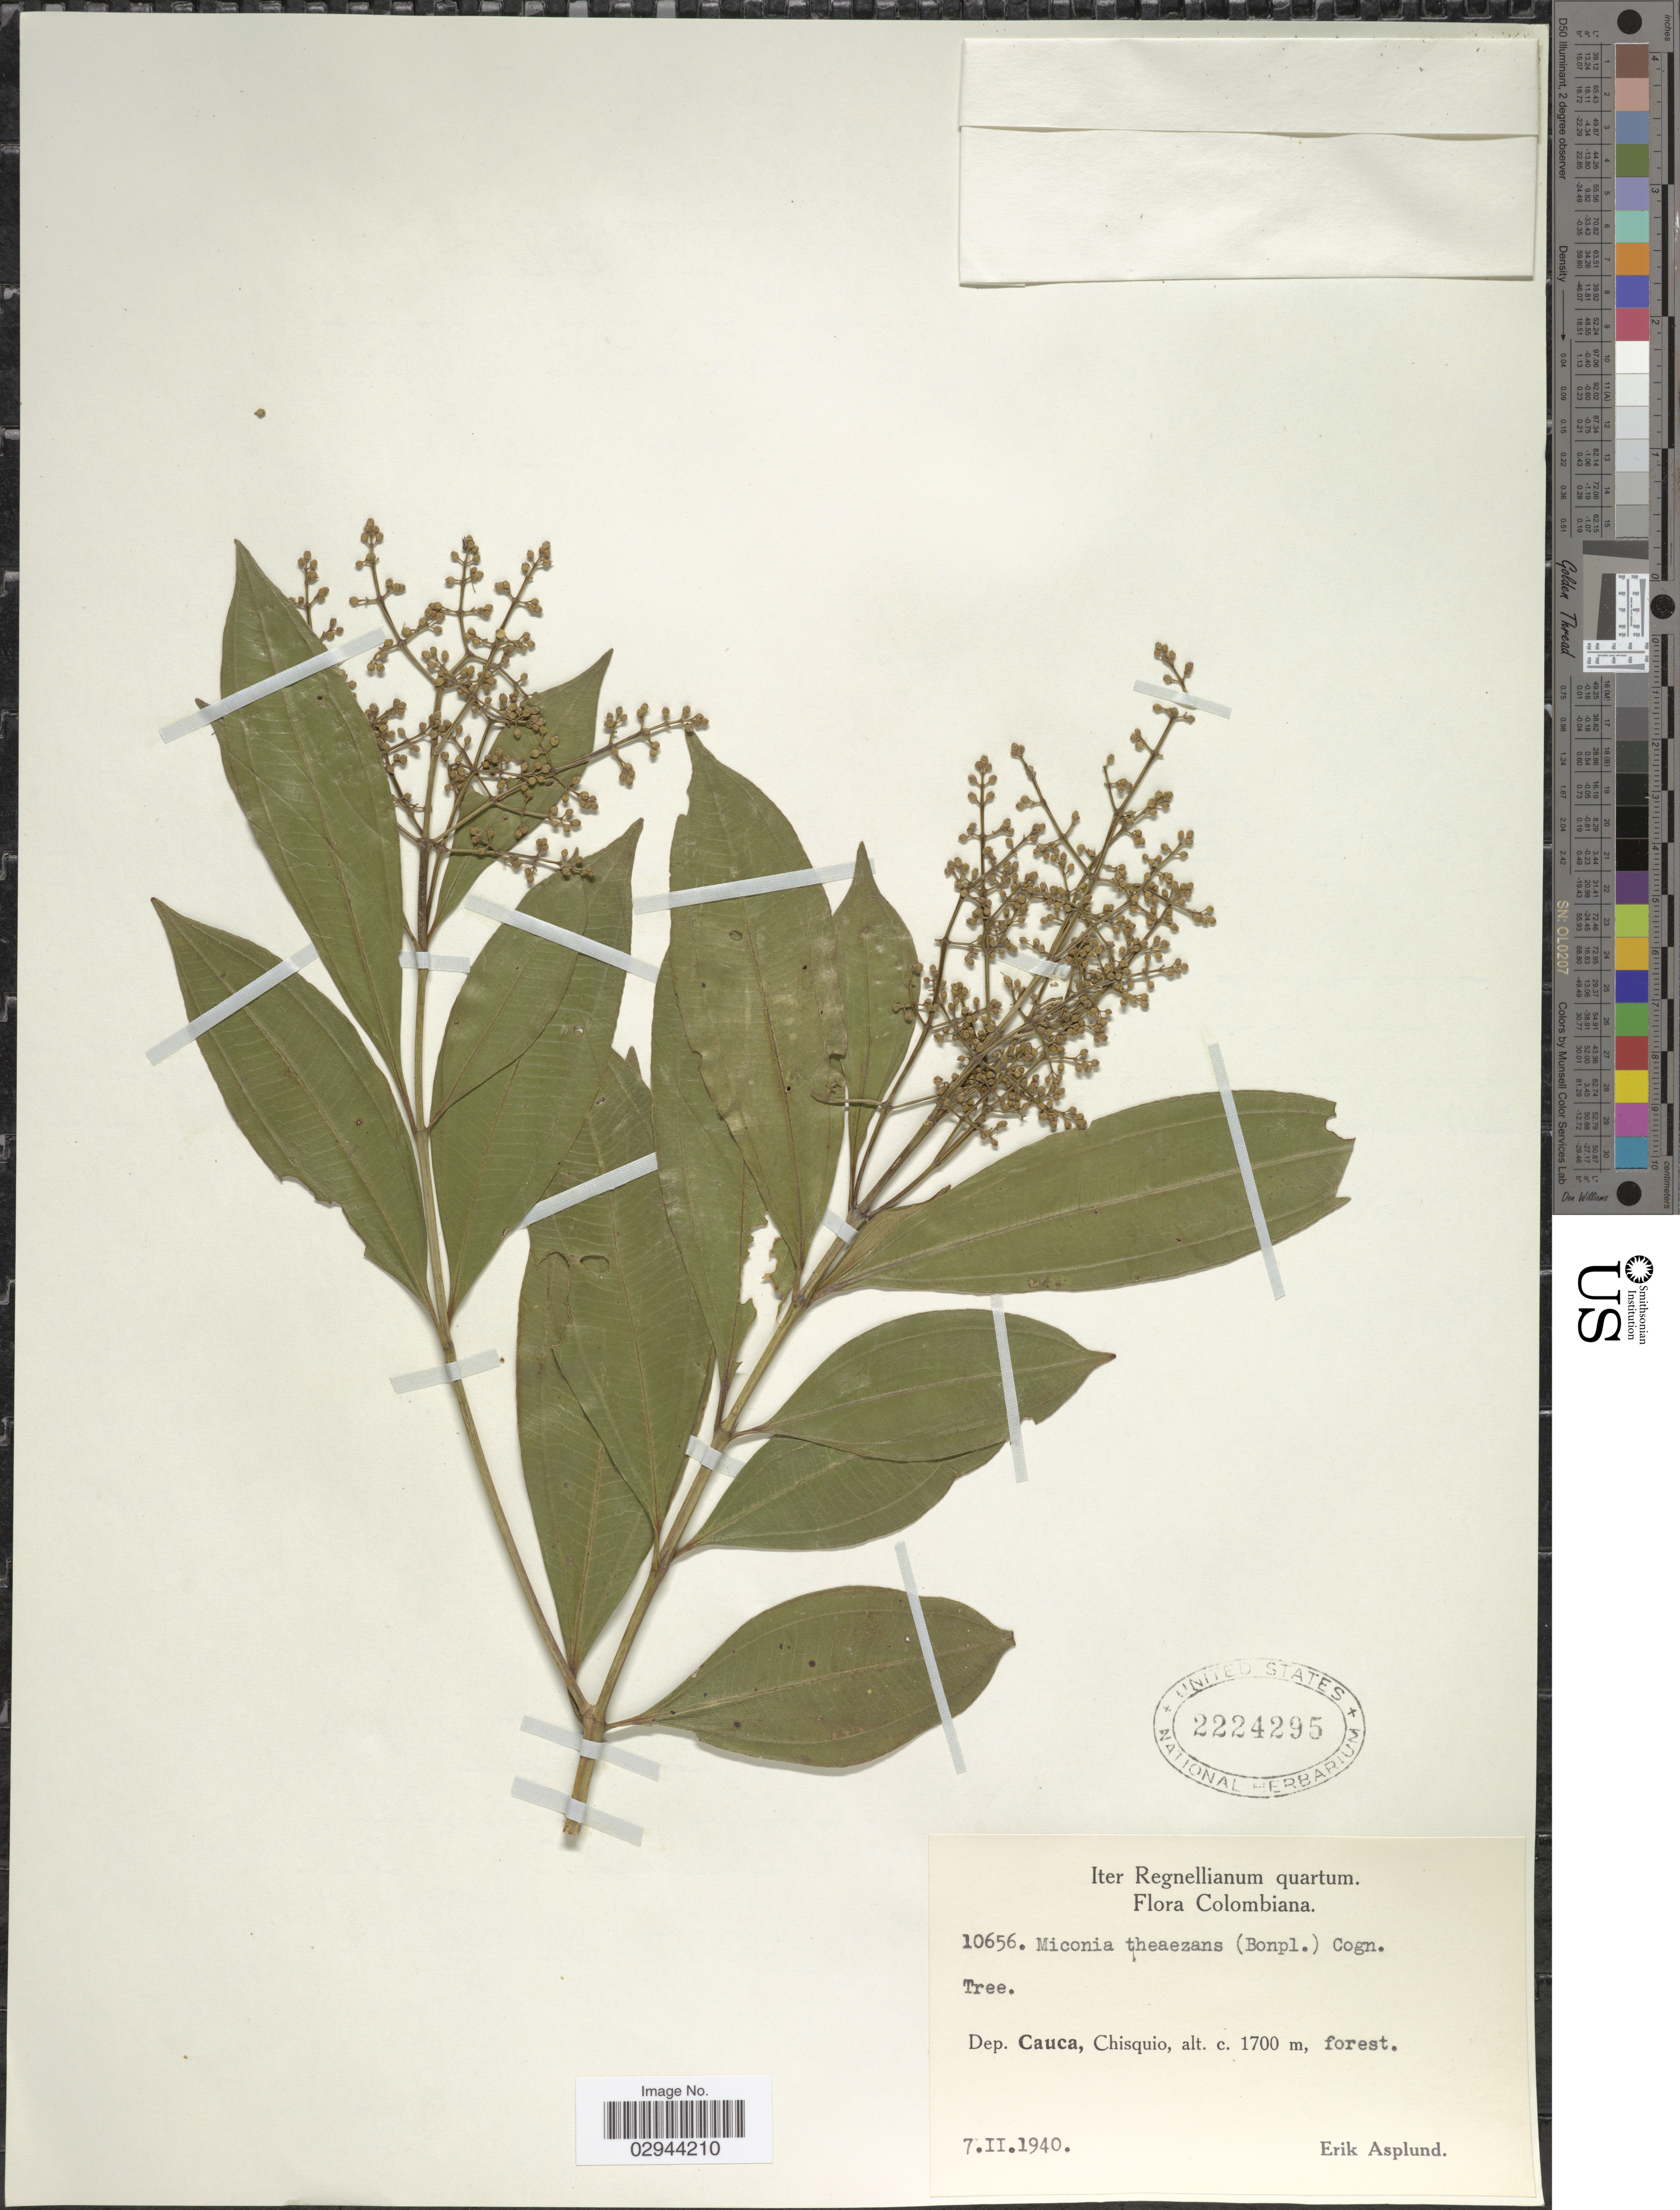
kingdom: Plantae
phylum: Tracheophyta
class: Magnoliopsida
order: Myrtales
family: Melastomataceae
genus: Miconia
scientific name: Miconia theizans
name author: (Bonpl.) Cogn.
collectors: E. Asplund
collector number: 10656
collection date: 1940-02-07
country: Colombia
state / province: Cauca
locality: Dep. Cauca, Chisquio.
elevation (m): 1700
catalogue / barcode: US 2224295